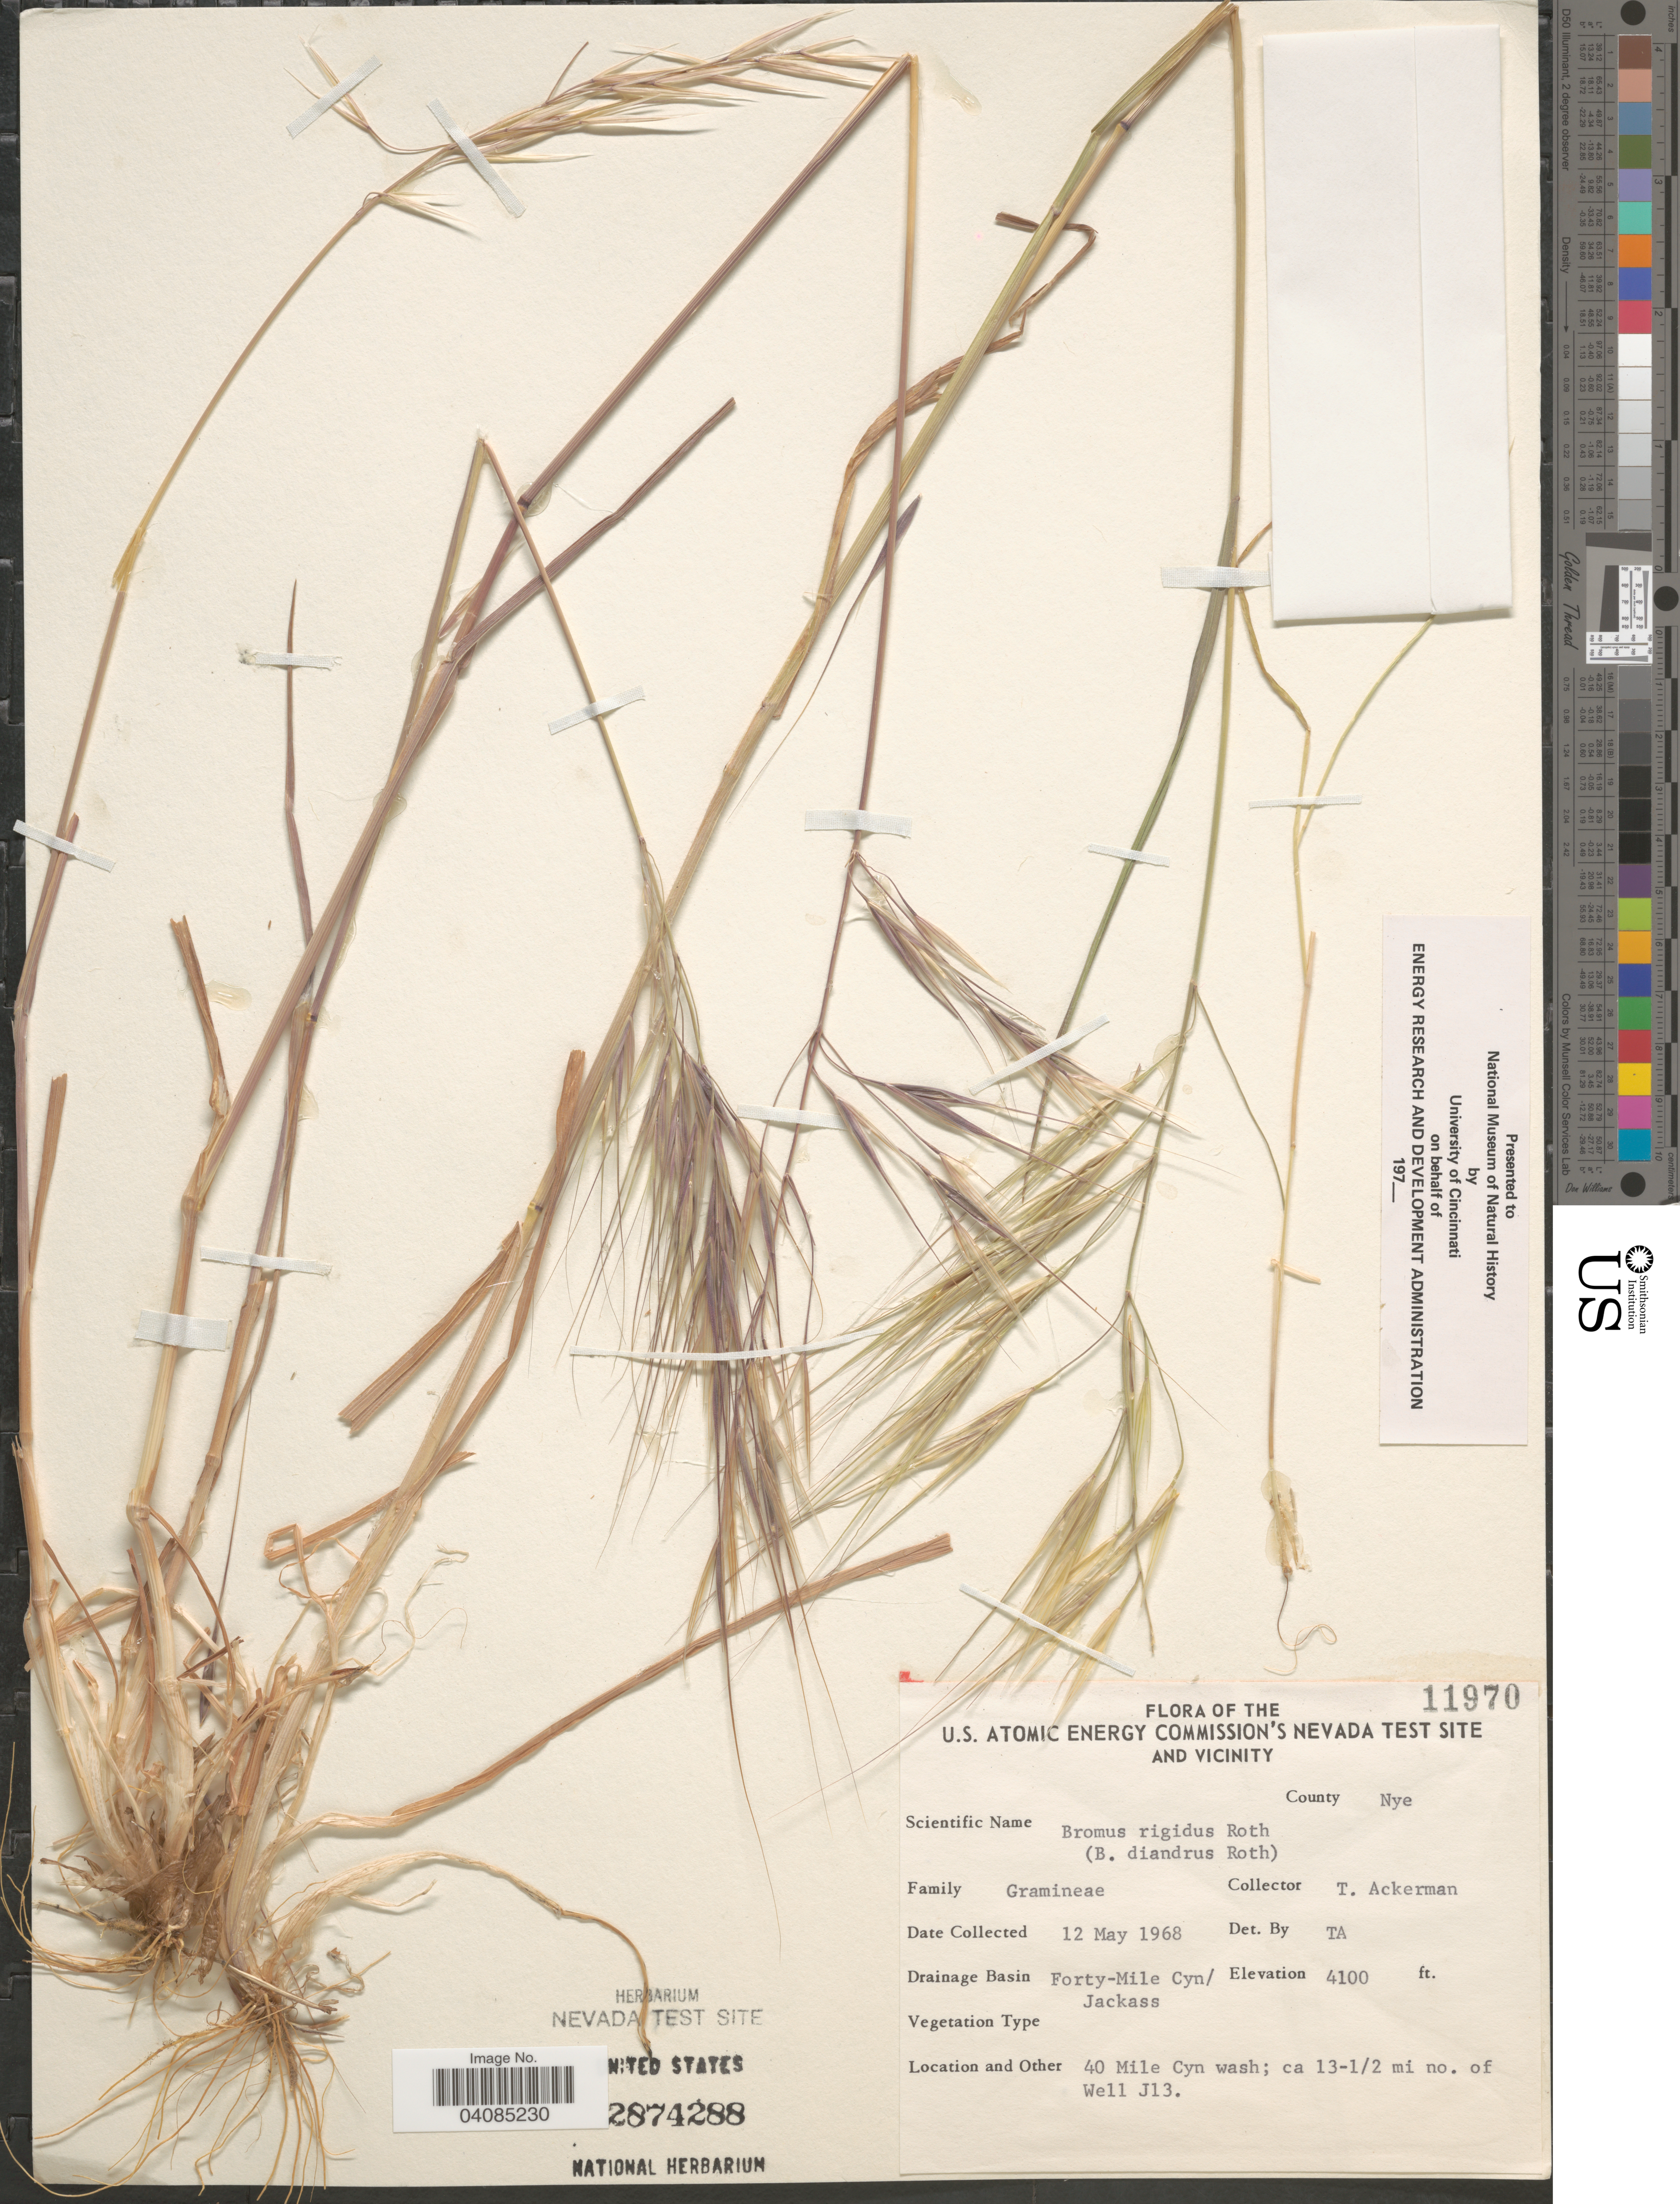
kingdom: Plantae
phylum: Tracheophyta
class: Liliopsida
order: Poales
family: Poaceae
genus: Bromus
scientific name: Bromus rigidus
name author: Roth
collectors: T. Ackerman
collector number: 11970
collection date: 1968-05-12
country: United States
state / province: Nevada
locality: The U. S. Atomic Energy Commission's Nevada Test site and vicinity. County Nye. Drainage Basin Forty-Mile Cyn/ Jackass. 40 Mile Cyn wash; ca 13-½ mi no. of Well J13.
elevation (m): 1250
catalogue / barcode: US 2874288